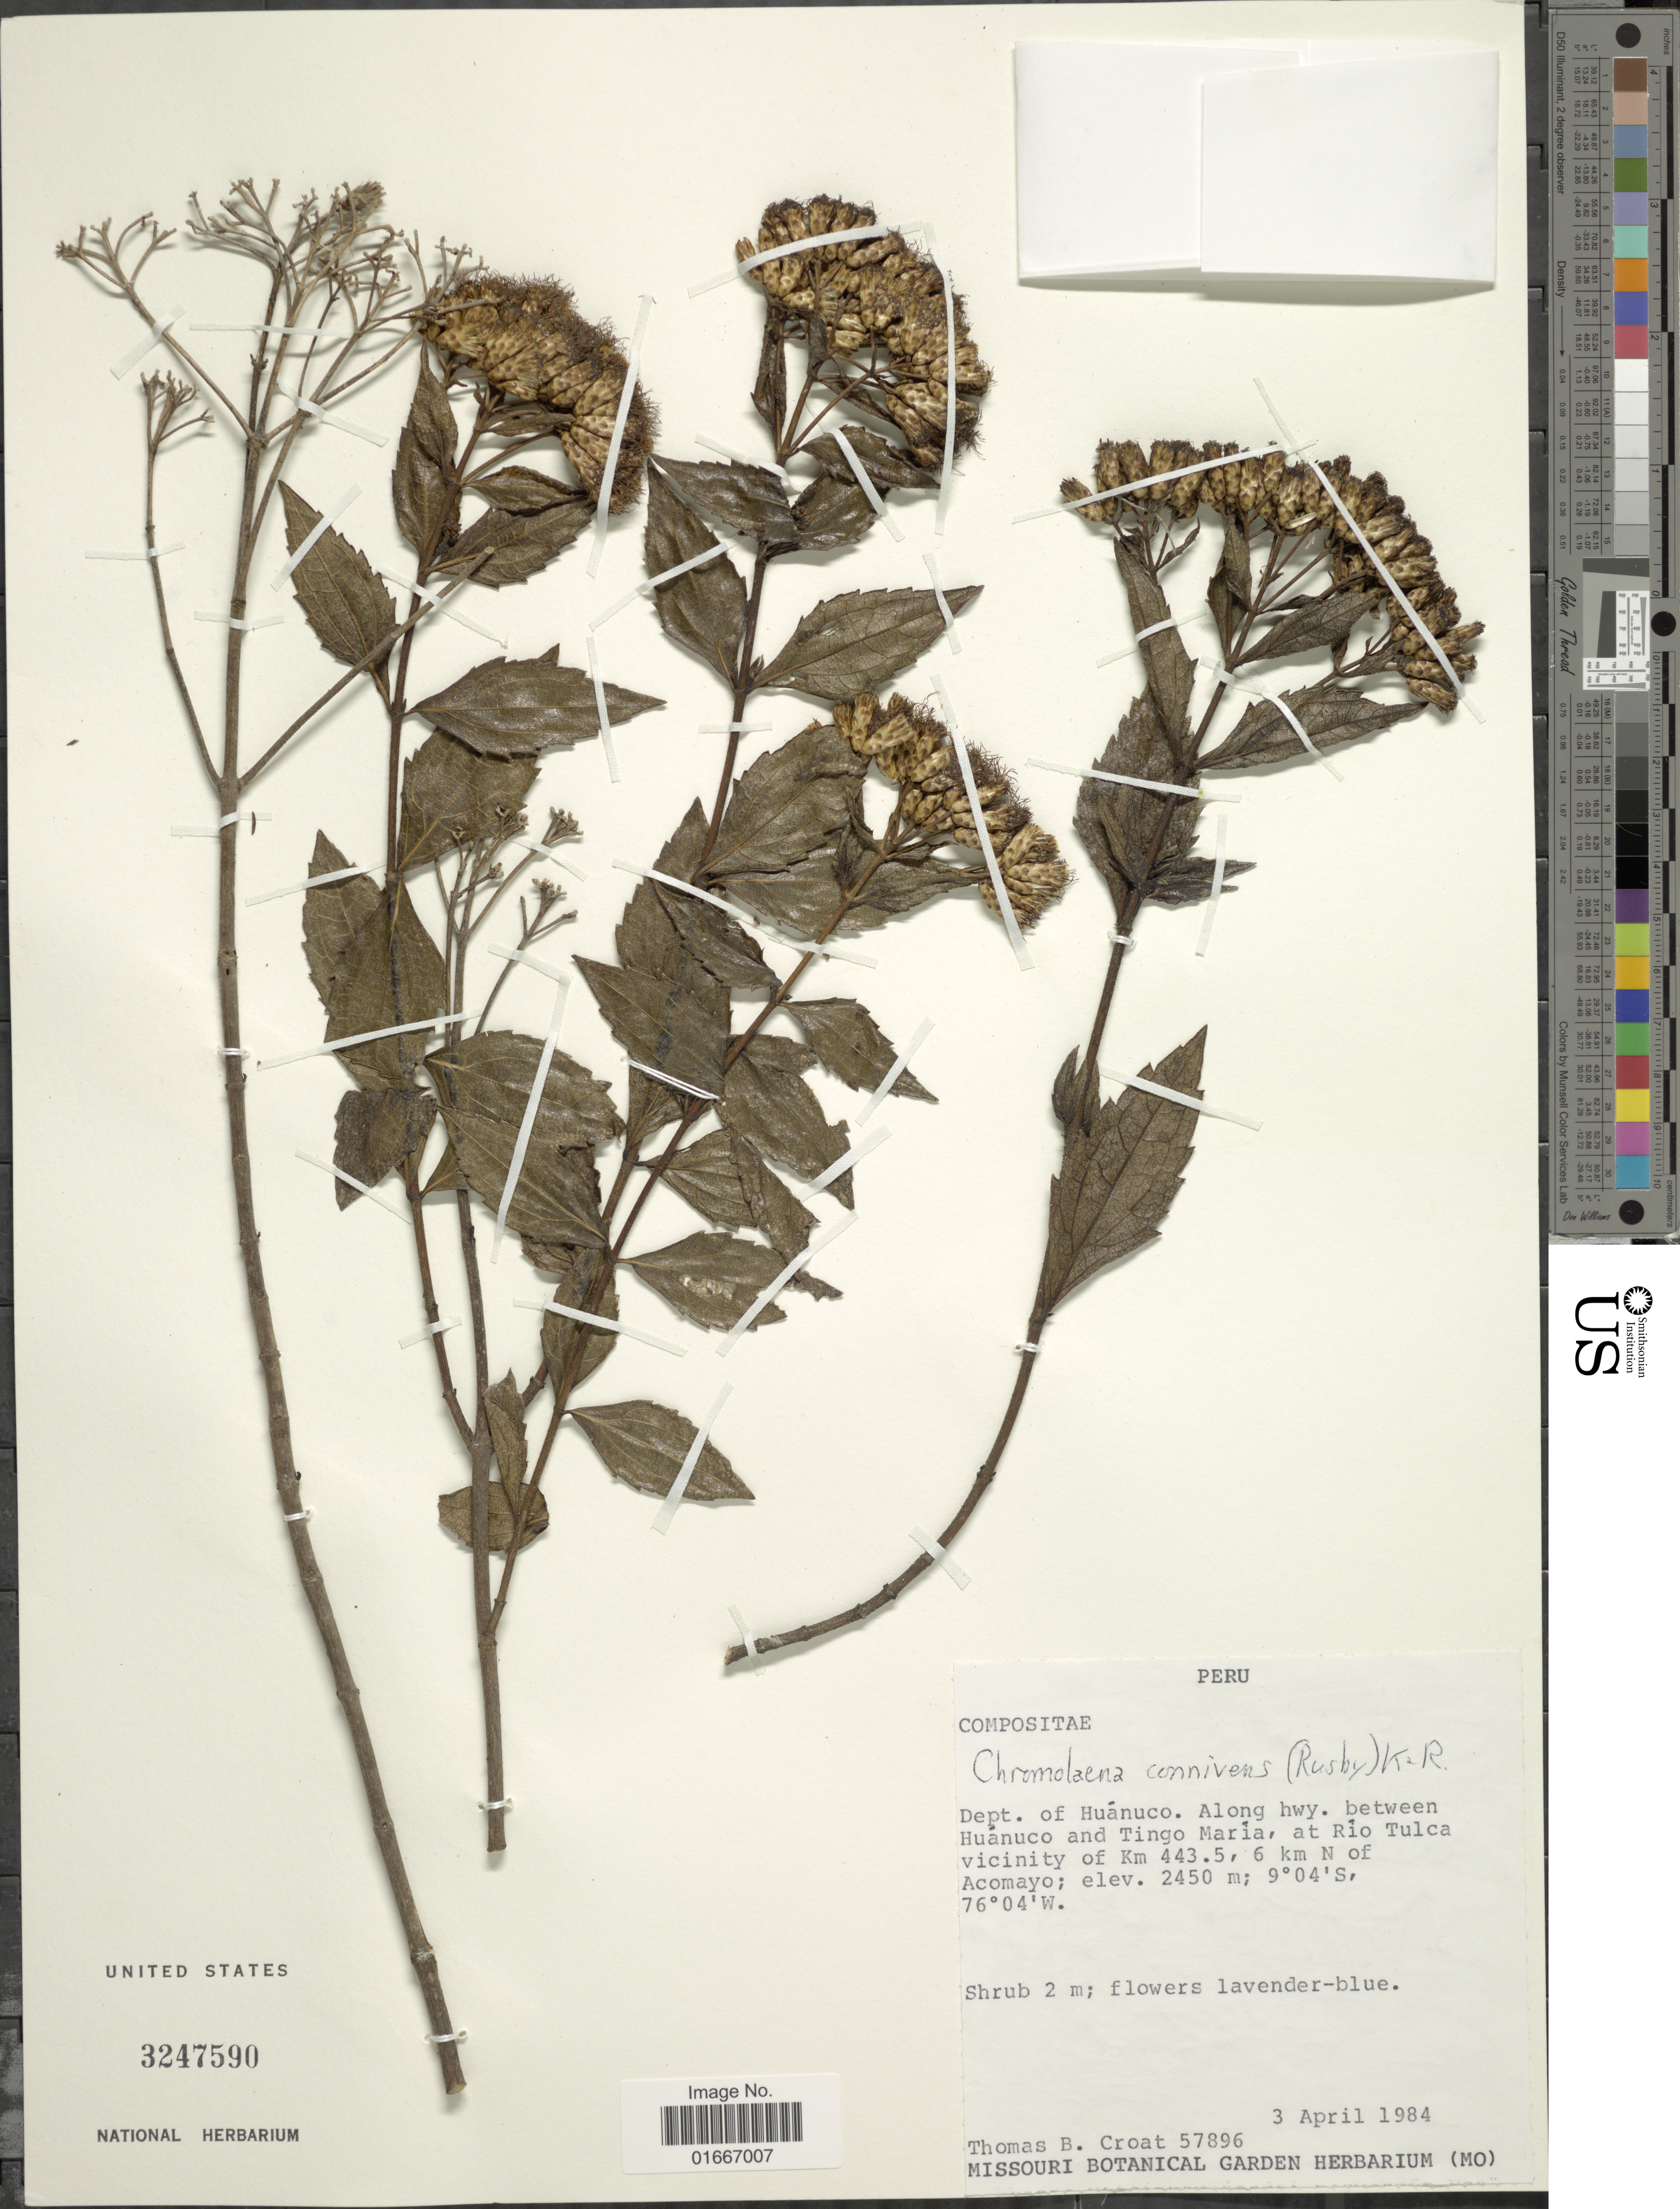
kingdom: Plantae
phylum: Tracheophyta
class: Magnoliopsida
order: Asterales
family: Asteraceae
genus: Chromolaena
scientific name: Chromolaena connivens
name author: (Rusby) R.M. King & H. Rob.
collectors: T. B. Croat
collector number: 57896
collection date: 1984-04-03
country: Peru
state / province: Huánuco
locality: Along hwy. between Huanuco and Tingo Maria, at Rio Tulca vicinity of Km 443.5, 6 km N of Acomayo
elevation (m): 2450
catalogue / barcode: US 3247590